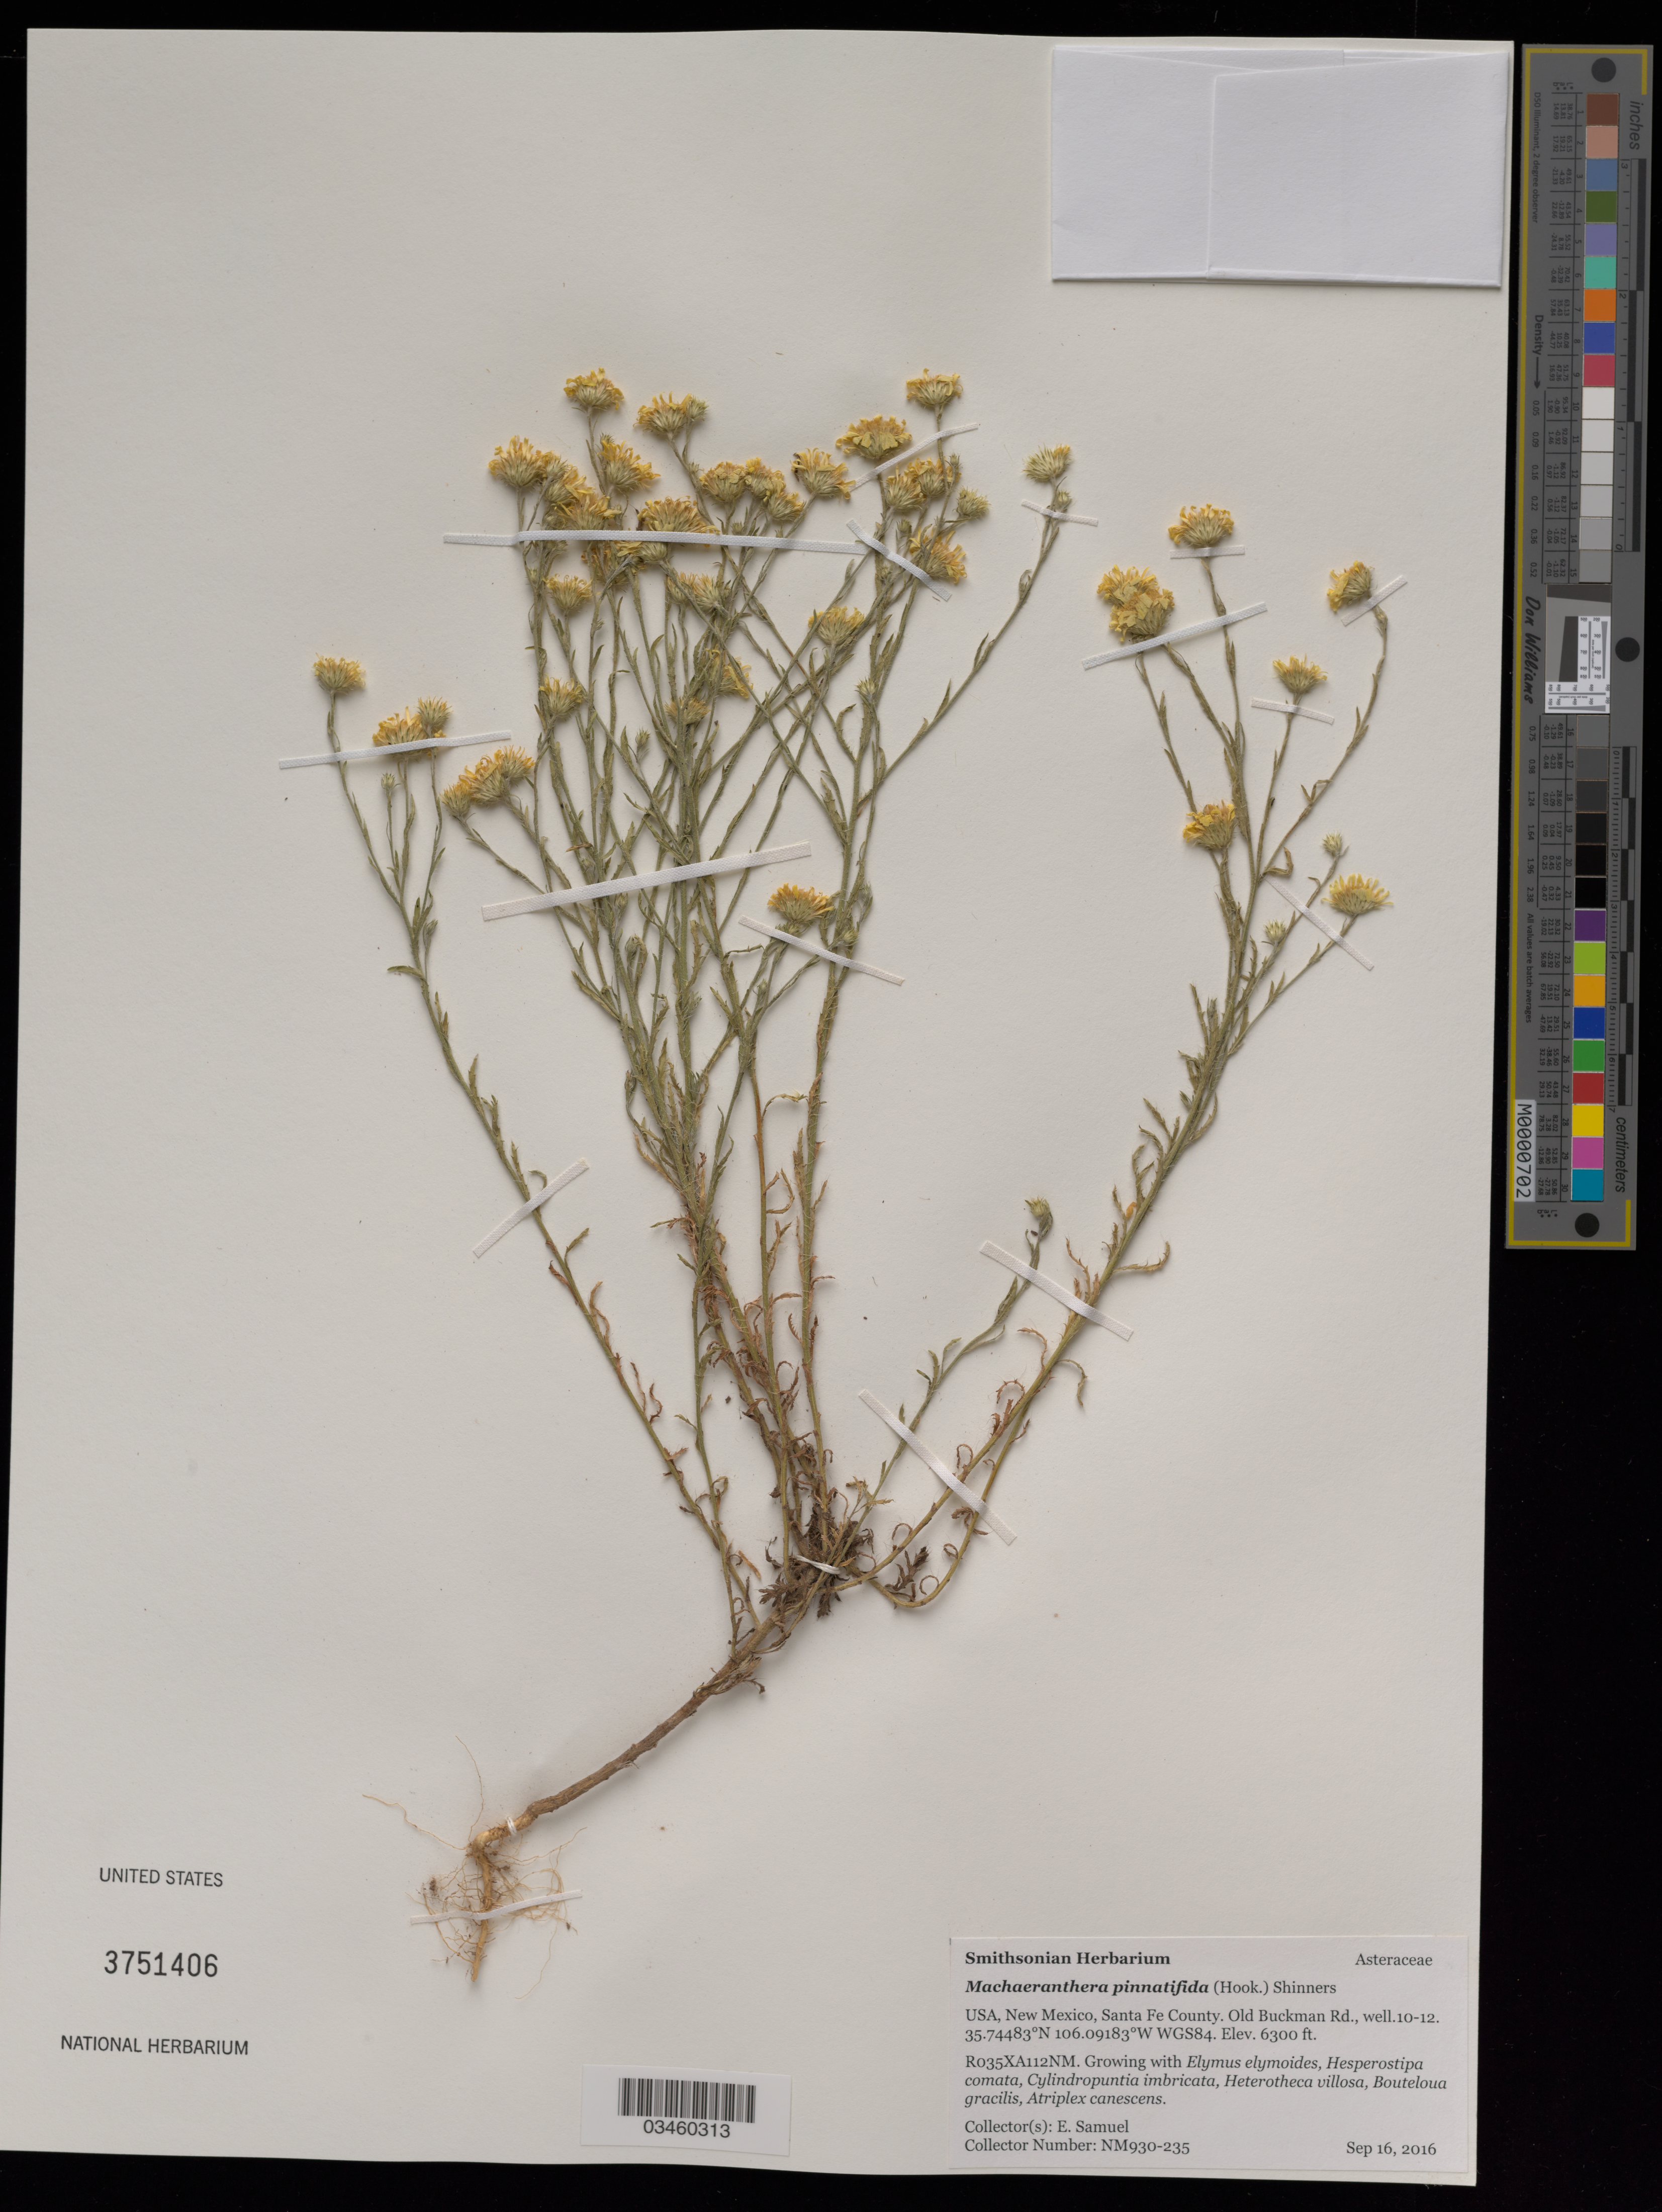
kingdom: Plantae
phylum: Tracheophyta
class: Magnoliopsida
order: Asterales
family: Asteraceae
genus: Machaeranthera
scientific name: Machaeranthera pinnatifida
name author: (Hook.) Shinners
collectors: E. Samuel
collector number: NM930-235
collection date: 2016-09-16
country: United States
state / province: New Mexico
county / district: Santa Fe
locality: Old Buckman Rd. near Santa Fe,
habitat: With Elymus elymoides, Atriplex canescens, Bouteloua gracilis, ect.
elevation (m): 1920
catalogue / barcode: US 3751406